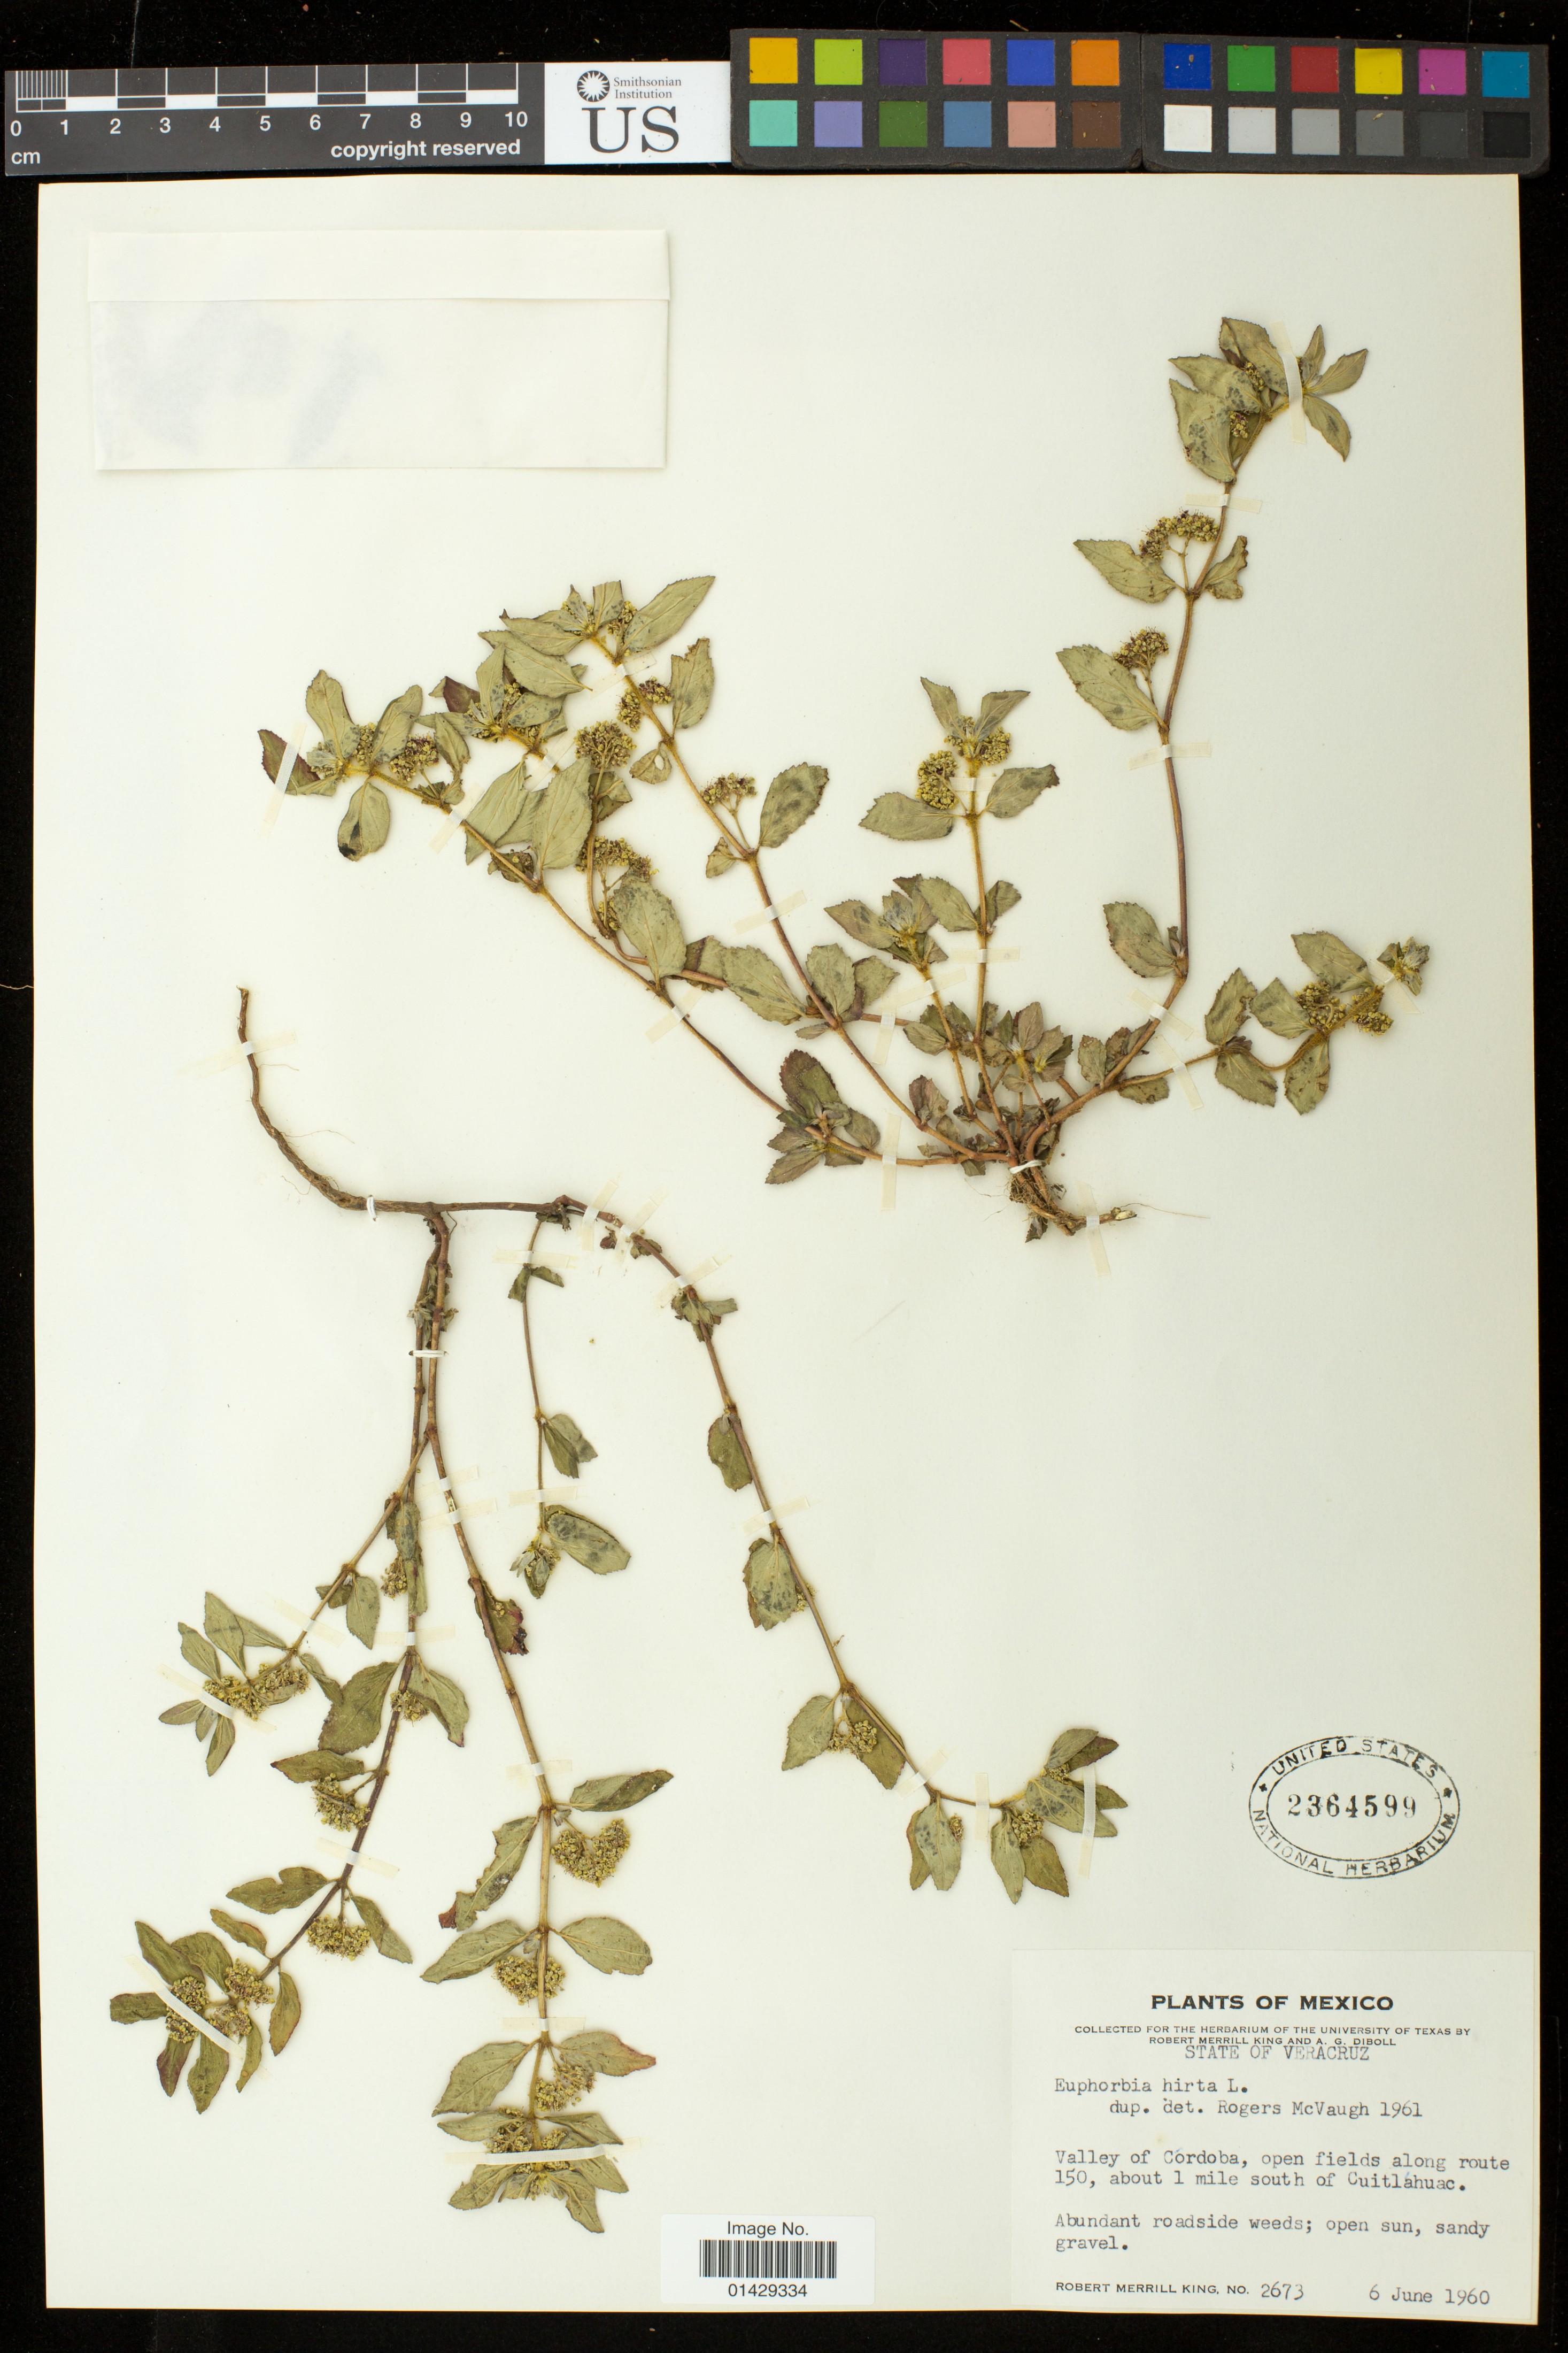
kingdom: Plantae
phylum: Tracheophyta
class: Magnoliopsida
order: Malpighiales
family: Euphorbiaceae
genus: Euphorbia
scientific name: Euphorbia hirta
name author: L.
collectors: R. M. King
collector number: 2673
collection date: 1960-06-06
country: Mexico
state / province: Veracruz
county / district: Córdoba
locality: Valley of Cordoba, open fields along route 150, about 1 mile south of Cuitlahuac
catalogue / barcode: US 2364599